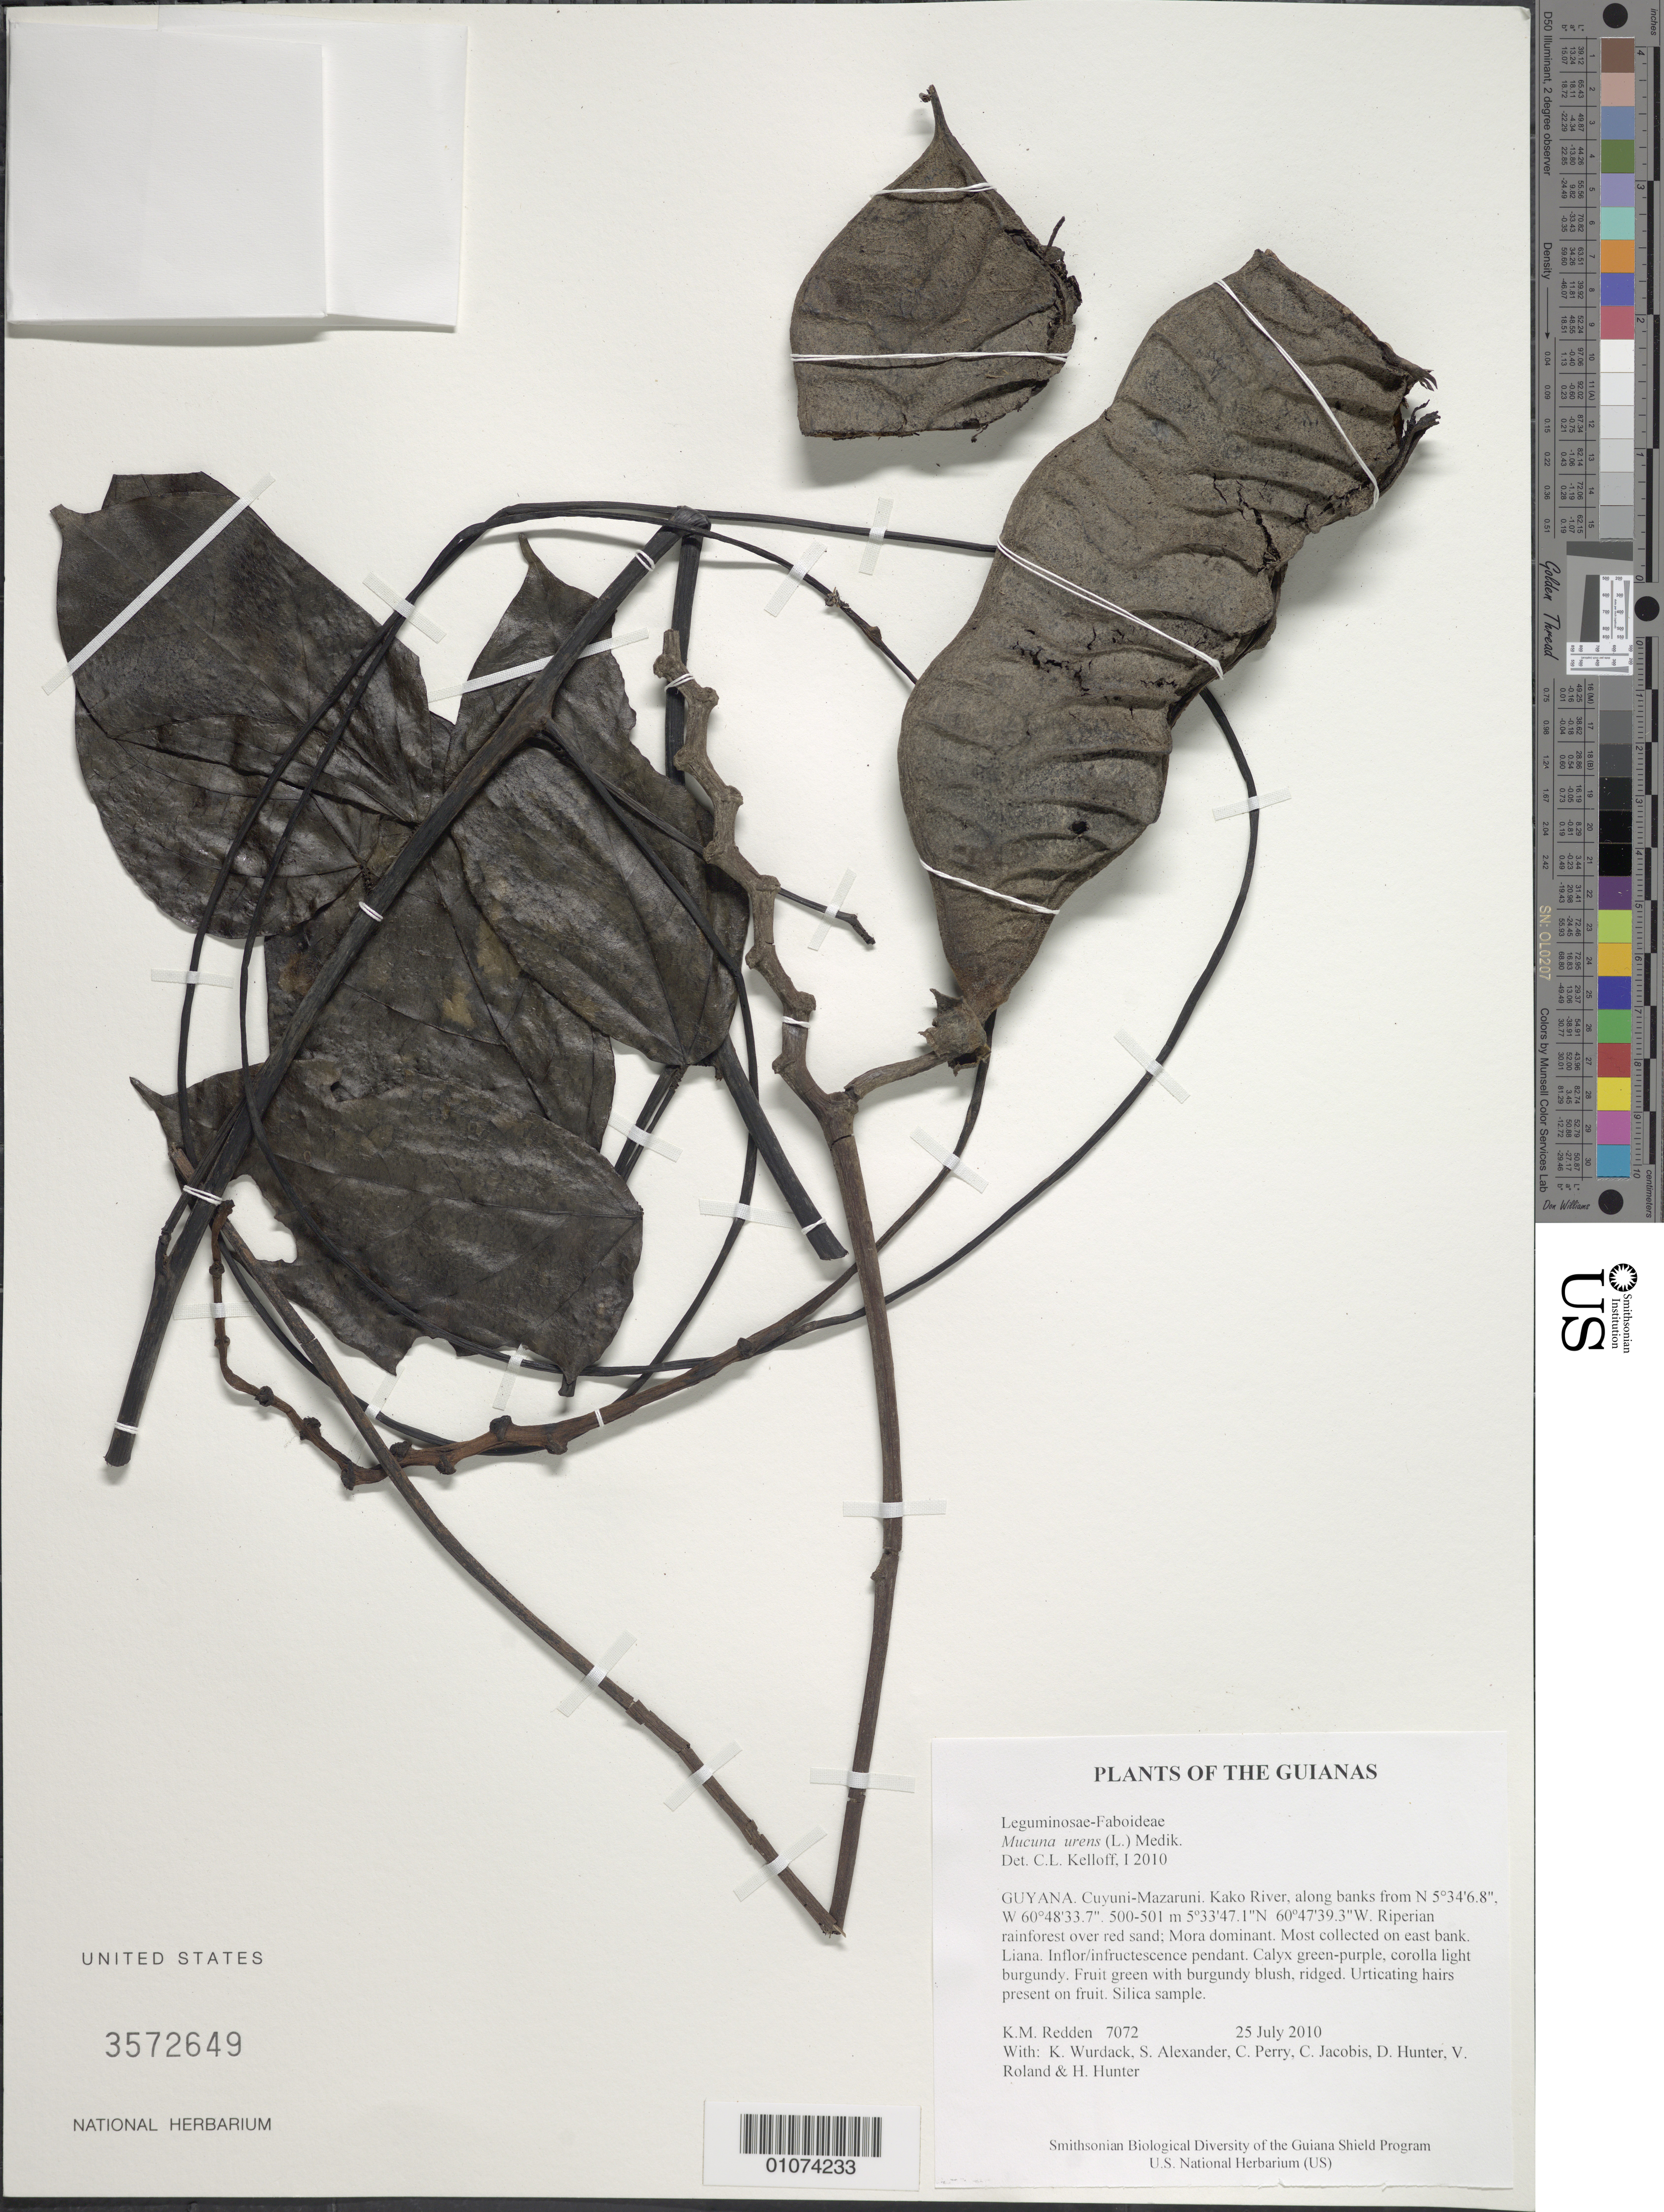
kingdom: Plantae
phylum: Tracheophyta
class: Magnoliopsida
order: Fabales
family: Fabaceae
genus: Mucuna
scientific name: Mucuna urens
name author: (L.) Medik.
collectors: K. M. Redden, K. Wurdack, S. N. Alexander, C. Perry, C. Jacobis, D. Hunter, V. Roland & H. Hunter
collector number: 7072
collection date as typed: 25 July 2010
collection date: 2010-07-25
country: Guyana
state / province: Cuyuni-Mazaruni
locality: Kako River, along banks from N 5°34'6.8", W 60°48'33.7"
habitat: Riperian rainforest over red sand; Mora dominant. Most collected on east bank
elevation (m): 500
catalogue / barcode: US 3572649